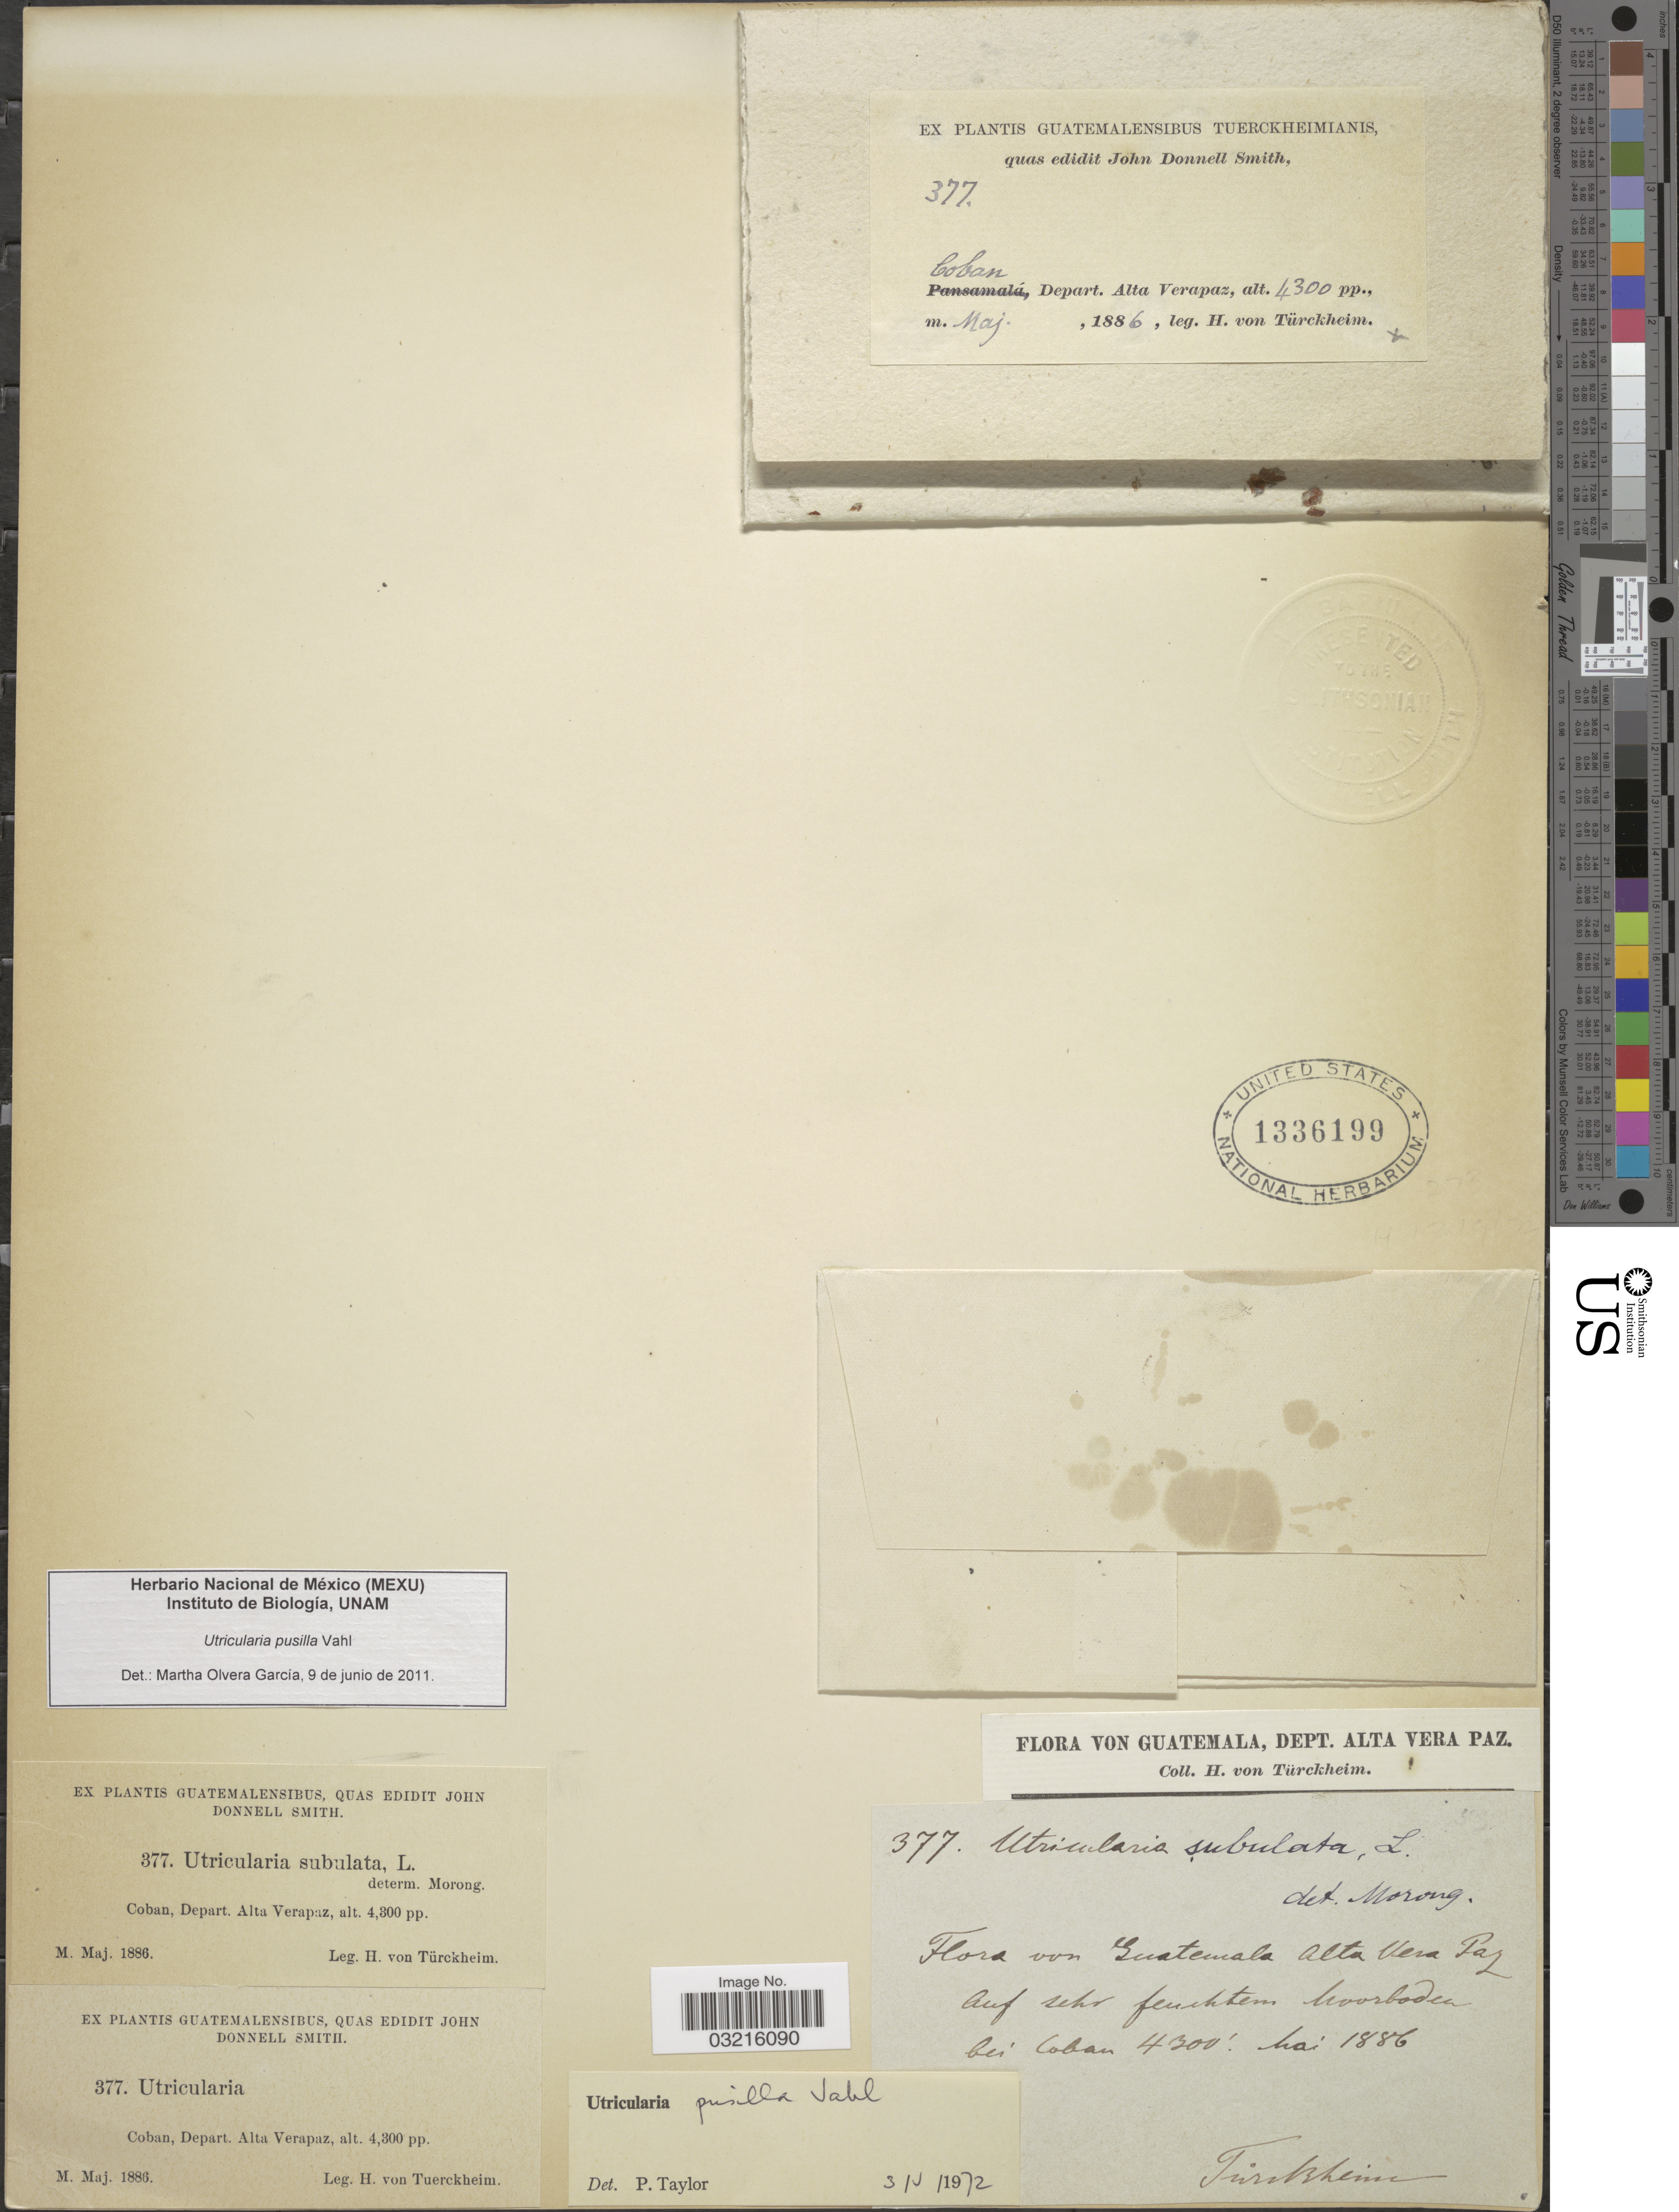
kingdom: Plantae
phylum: Tracheophyta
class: Magnoliopsida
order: Lamiales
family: Lentibulariaceae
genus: Utricularia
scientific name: Utricularia pusilla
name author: Vahl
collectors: H. von Türckheim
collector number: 377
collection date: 1886-05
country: Guatemala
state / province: Alta Verapaz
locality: Coban, Depart. Alta Verapaz.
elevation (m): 1311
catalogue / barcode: US 1336199